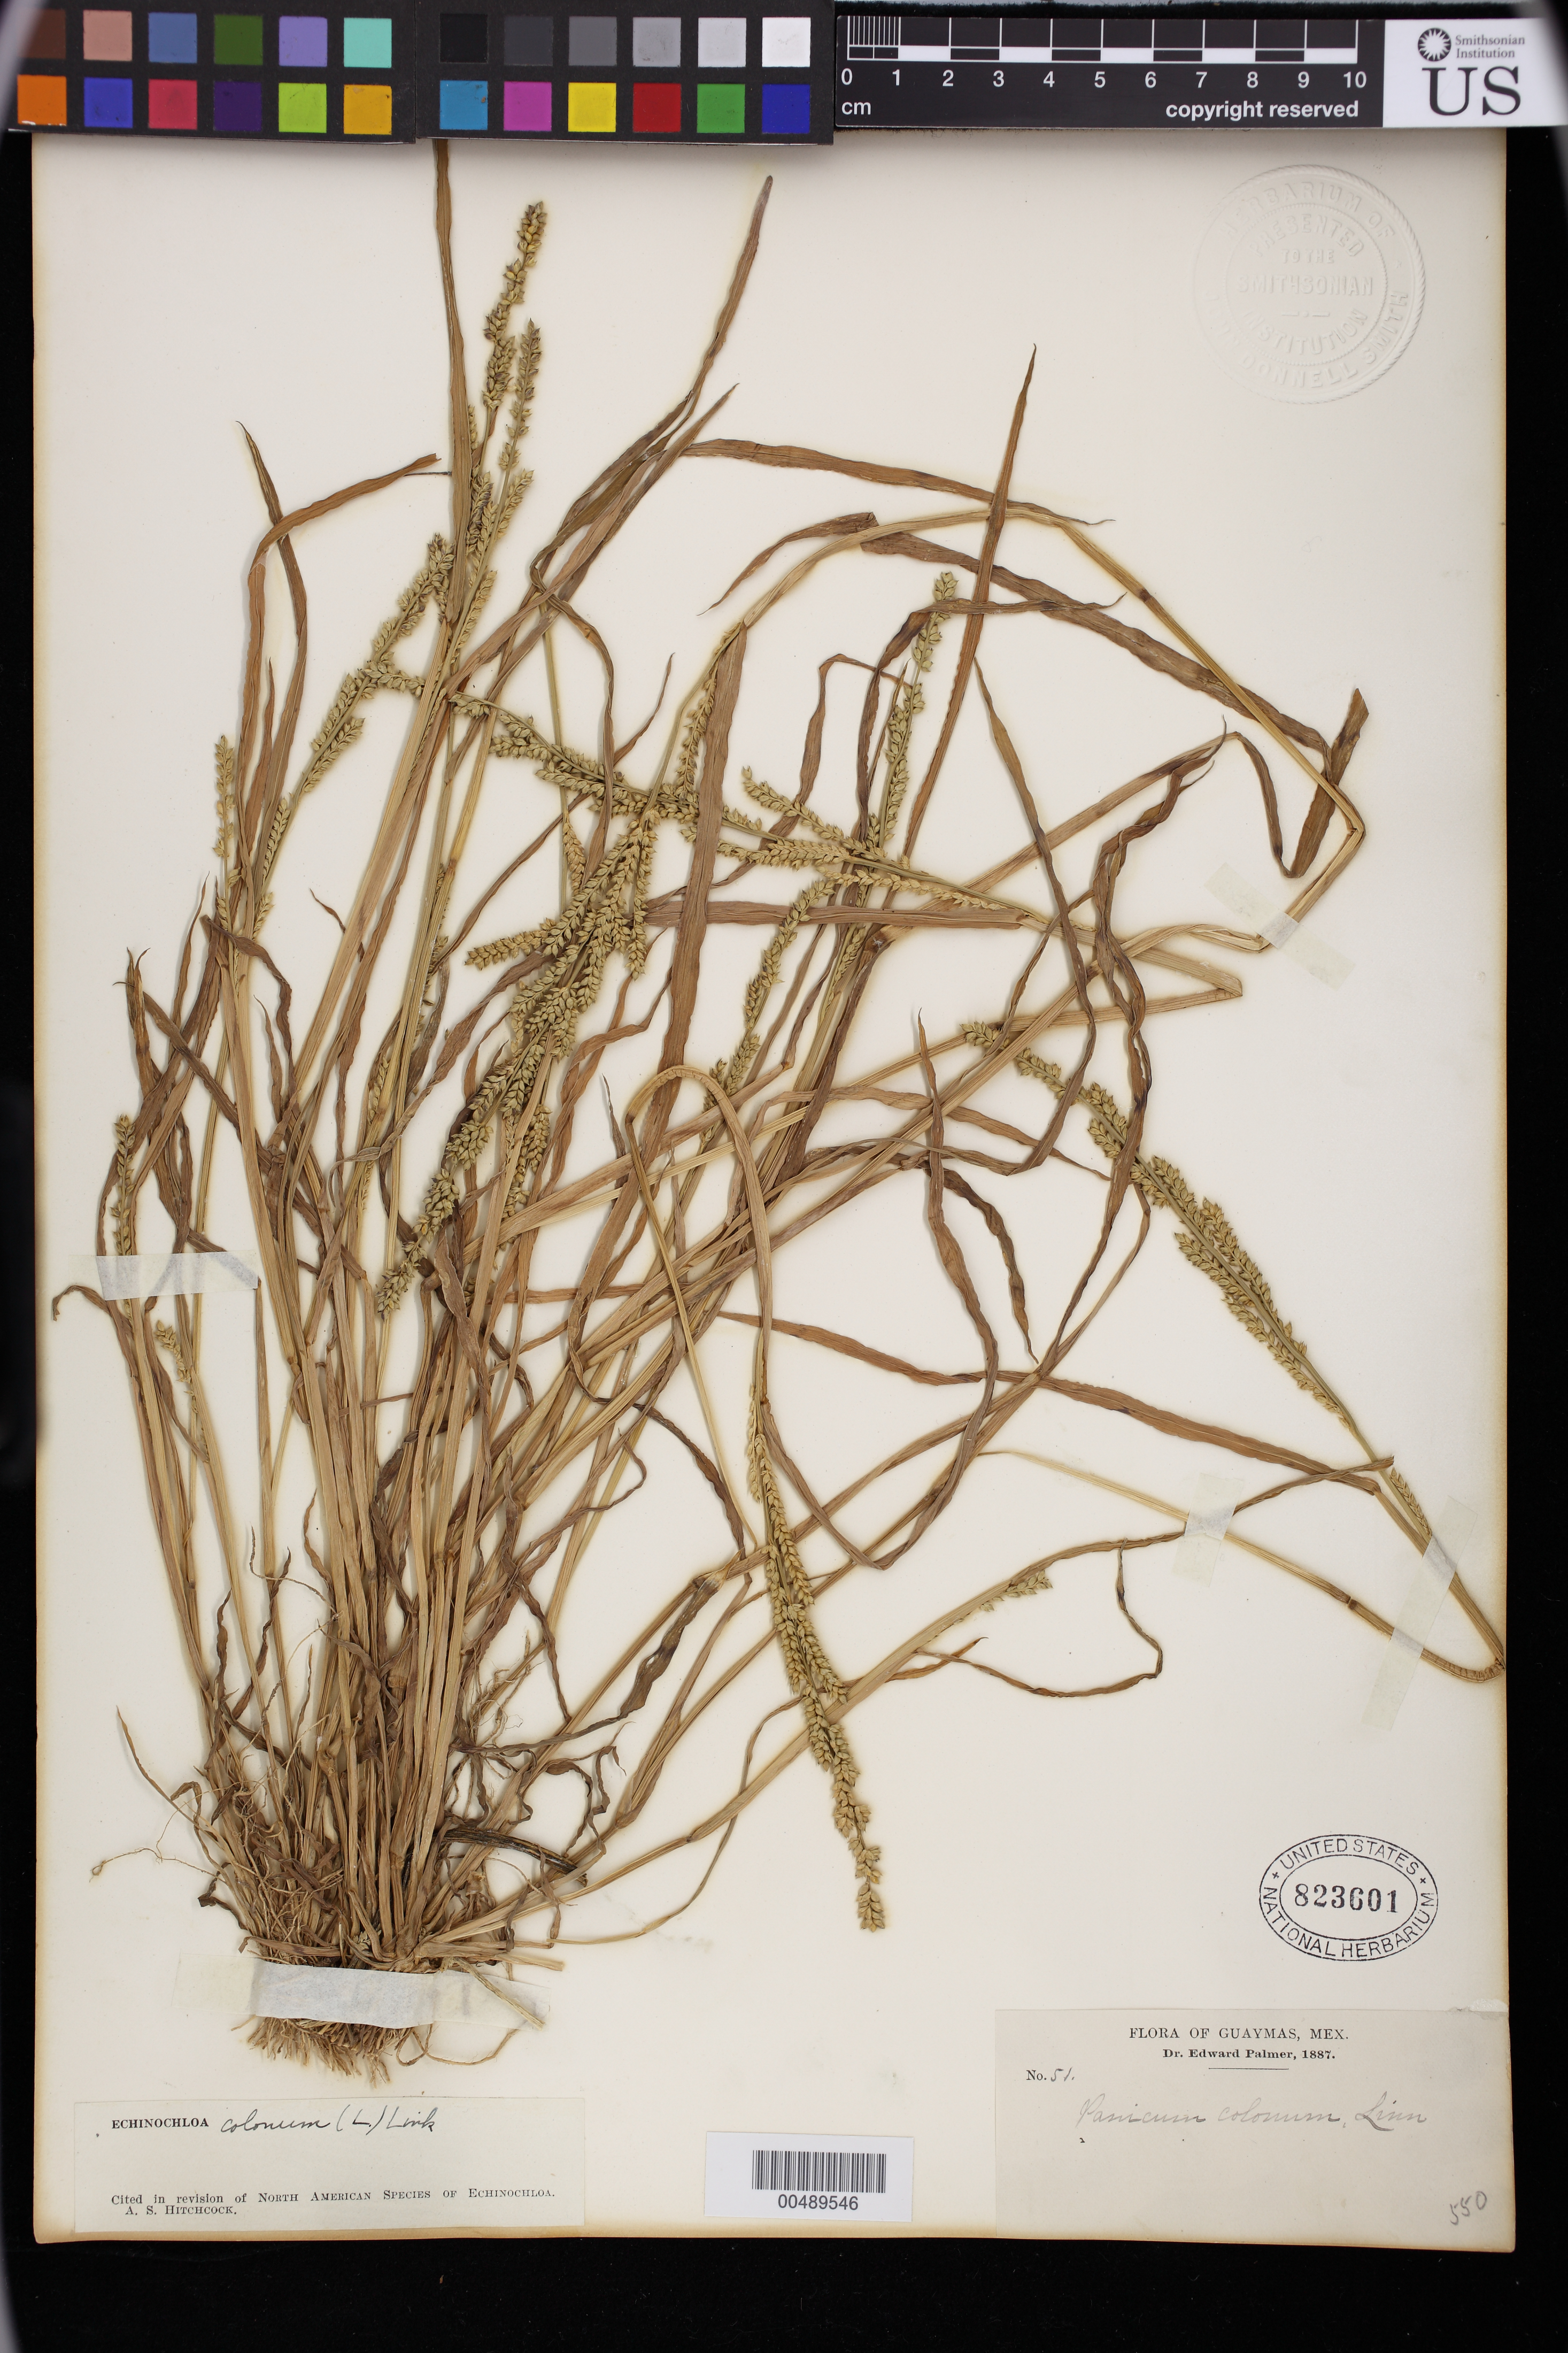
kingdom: Plantae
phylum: Tracheophyta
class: Liliopsida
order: Poales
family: Poaceae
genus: Echinochloa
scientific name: Echinochloa colona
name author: (L.) Link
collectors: E. Palmer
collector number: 51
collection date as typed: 1887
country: Mexico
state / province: Sonora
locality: Guaymas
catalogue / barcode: US 823601